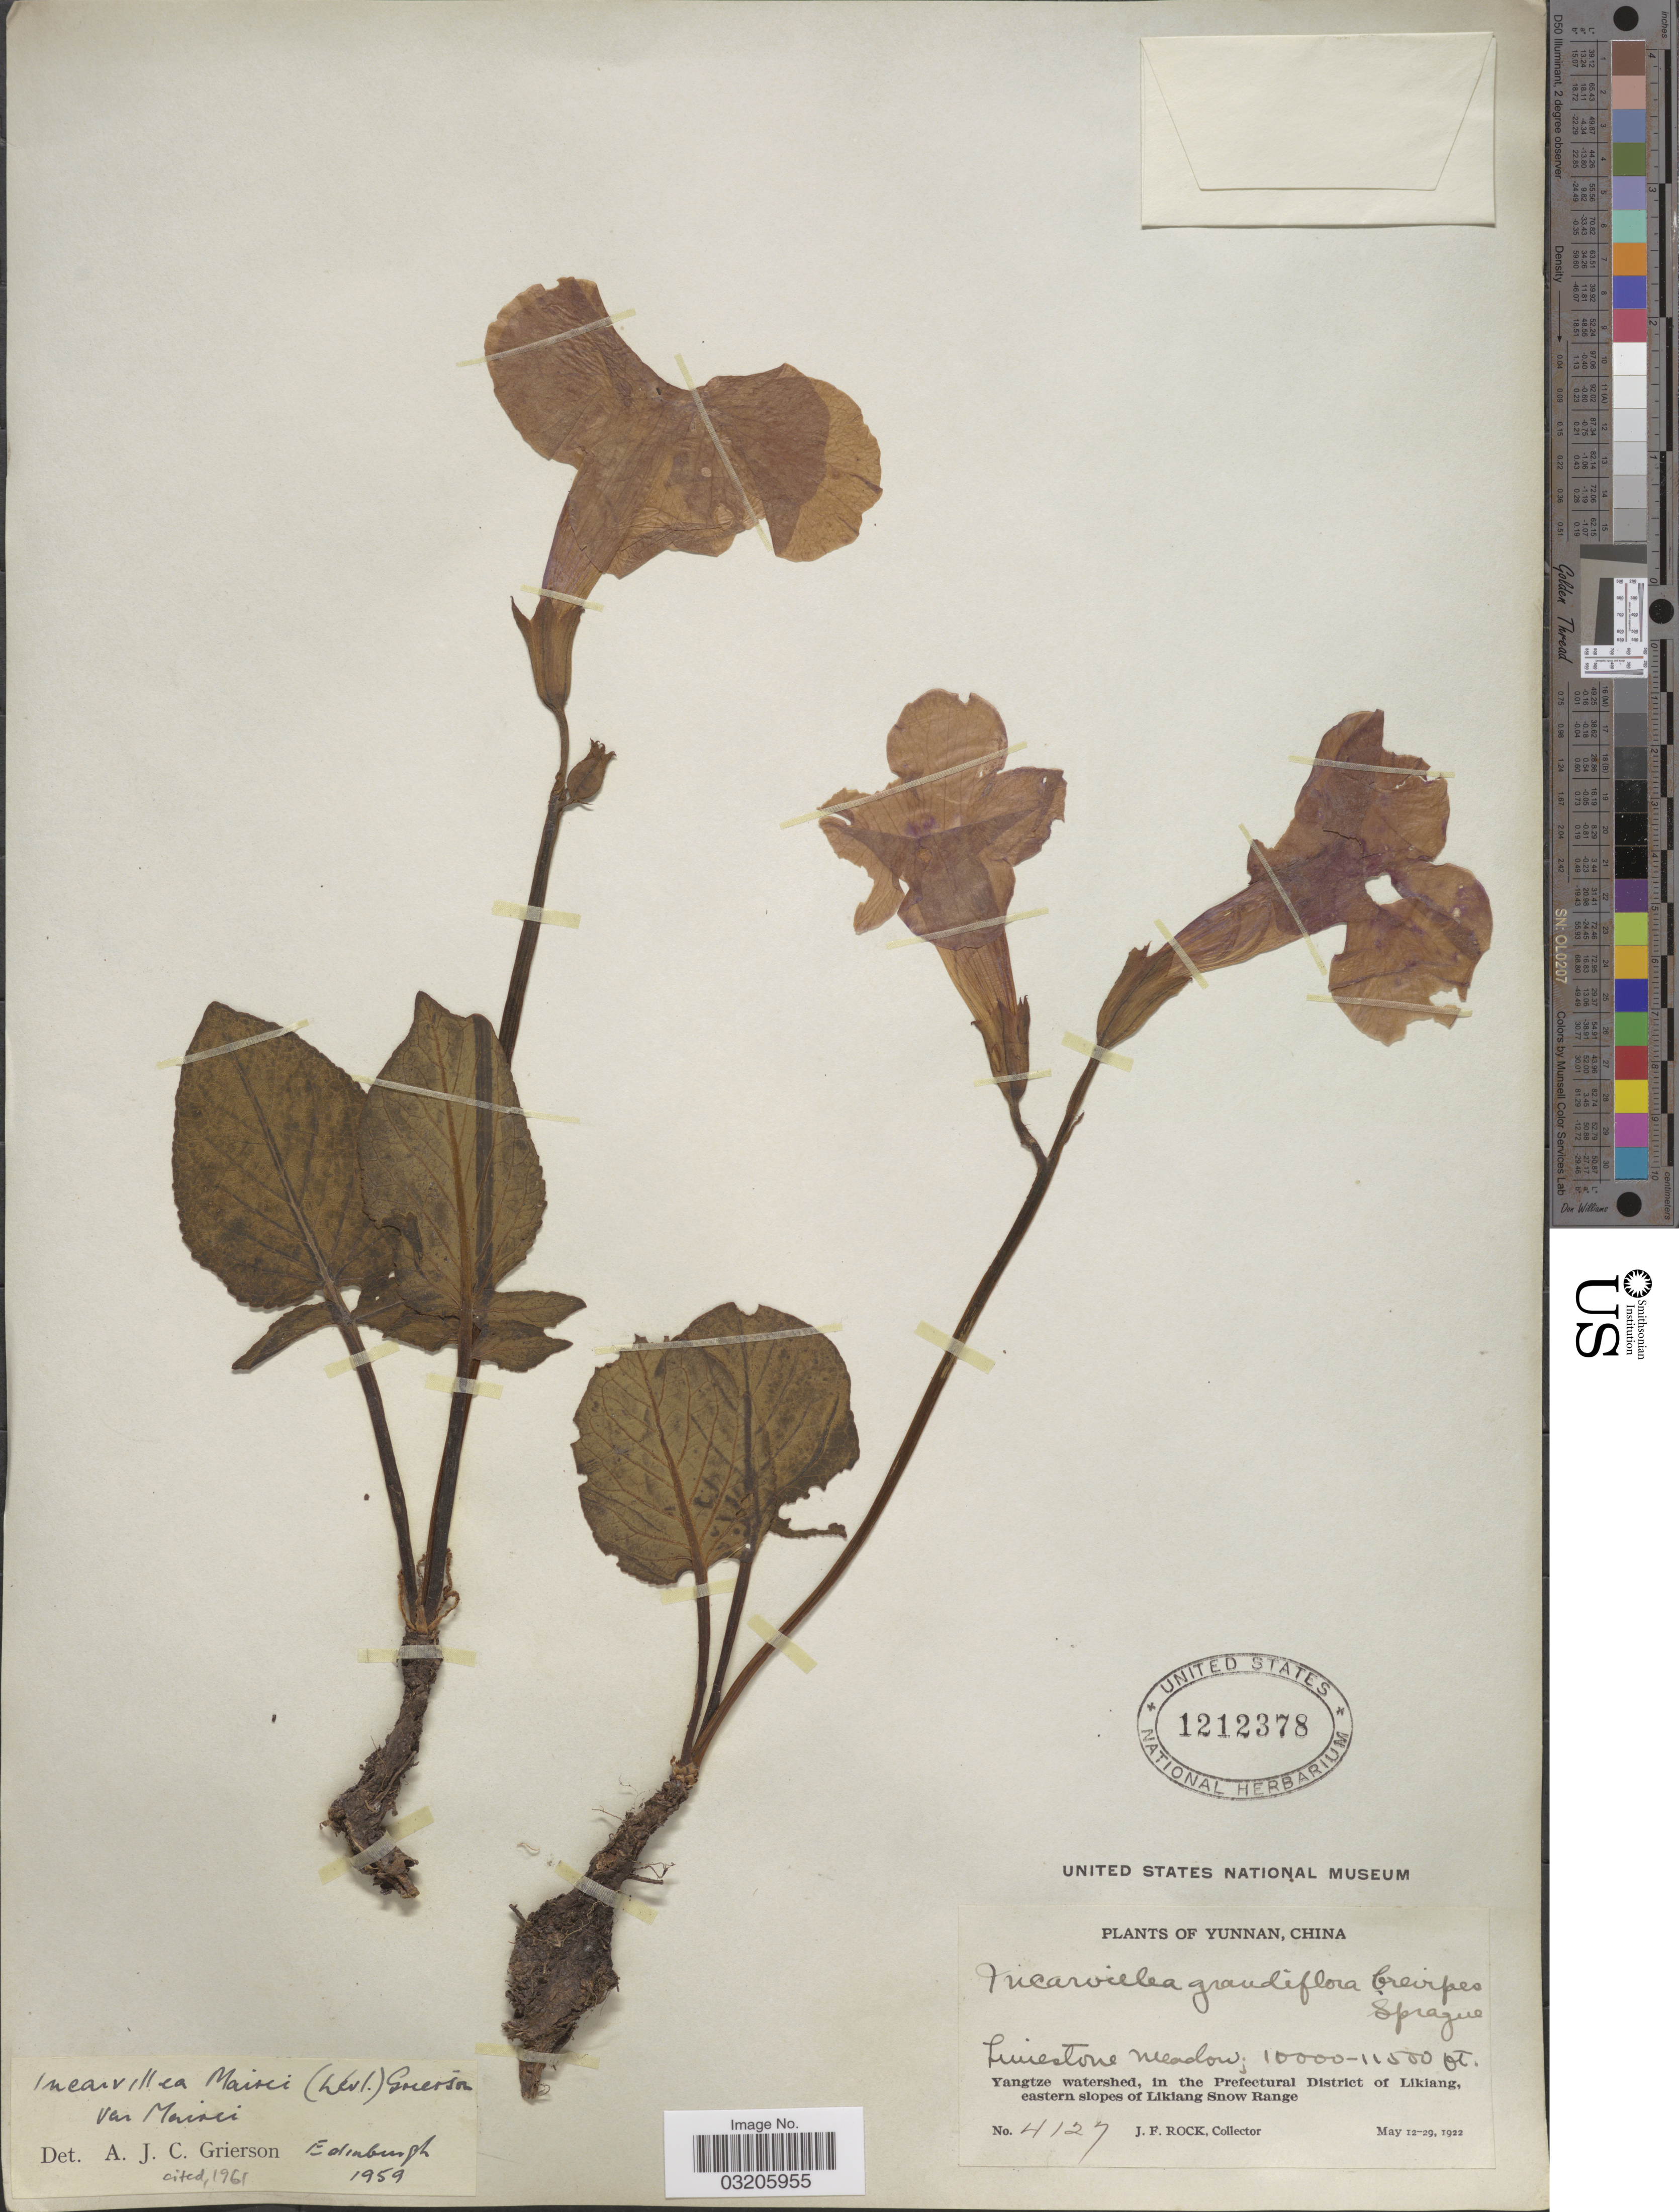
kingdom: Plantae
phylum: Tracheophyta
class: Magnoliopsida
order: Lamiales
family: Bignoniaceae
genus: Incarvillea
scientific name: Incarvillea mairei var. mairei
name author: (H. Lév.) Grierson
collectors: J. Rock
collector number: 4127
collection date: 1922-05-12/1922-05-29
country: China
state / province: Yunnan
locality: Yangtze watershed, in the Prefectural District of Likiang, eastern slopes of Likiang Snow Range.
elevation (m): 3048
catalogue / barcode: US 1212378